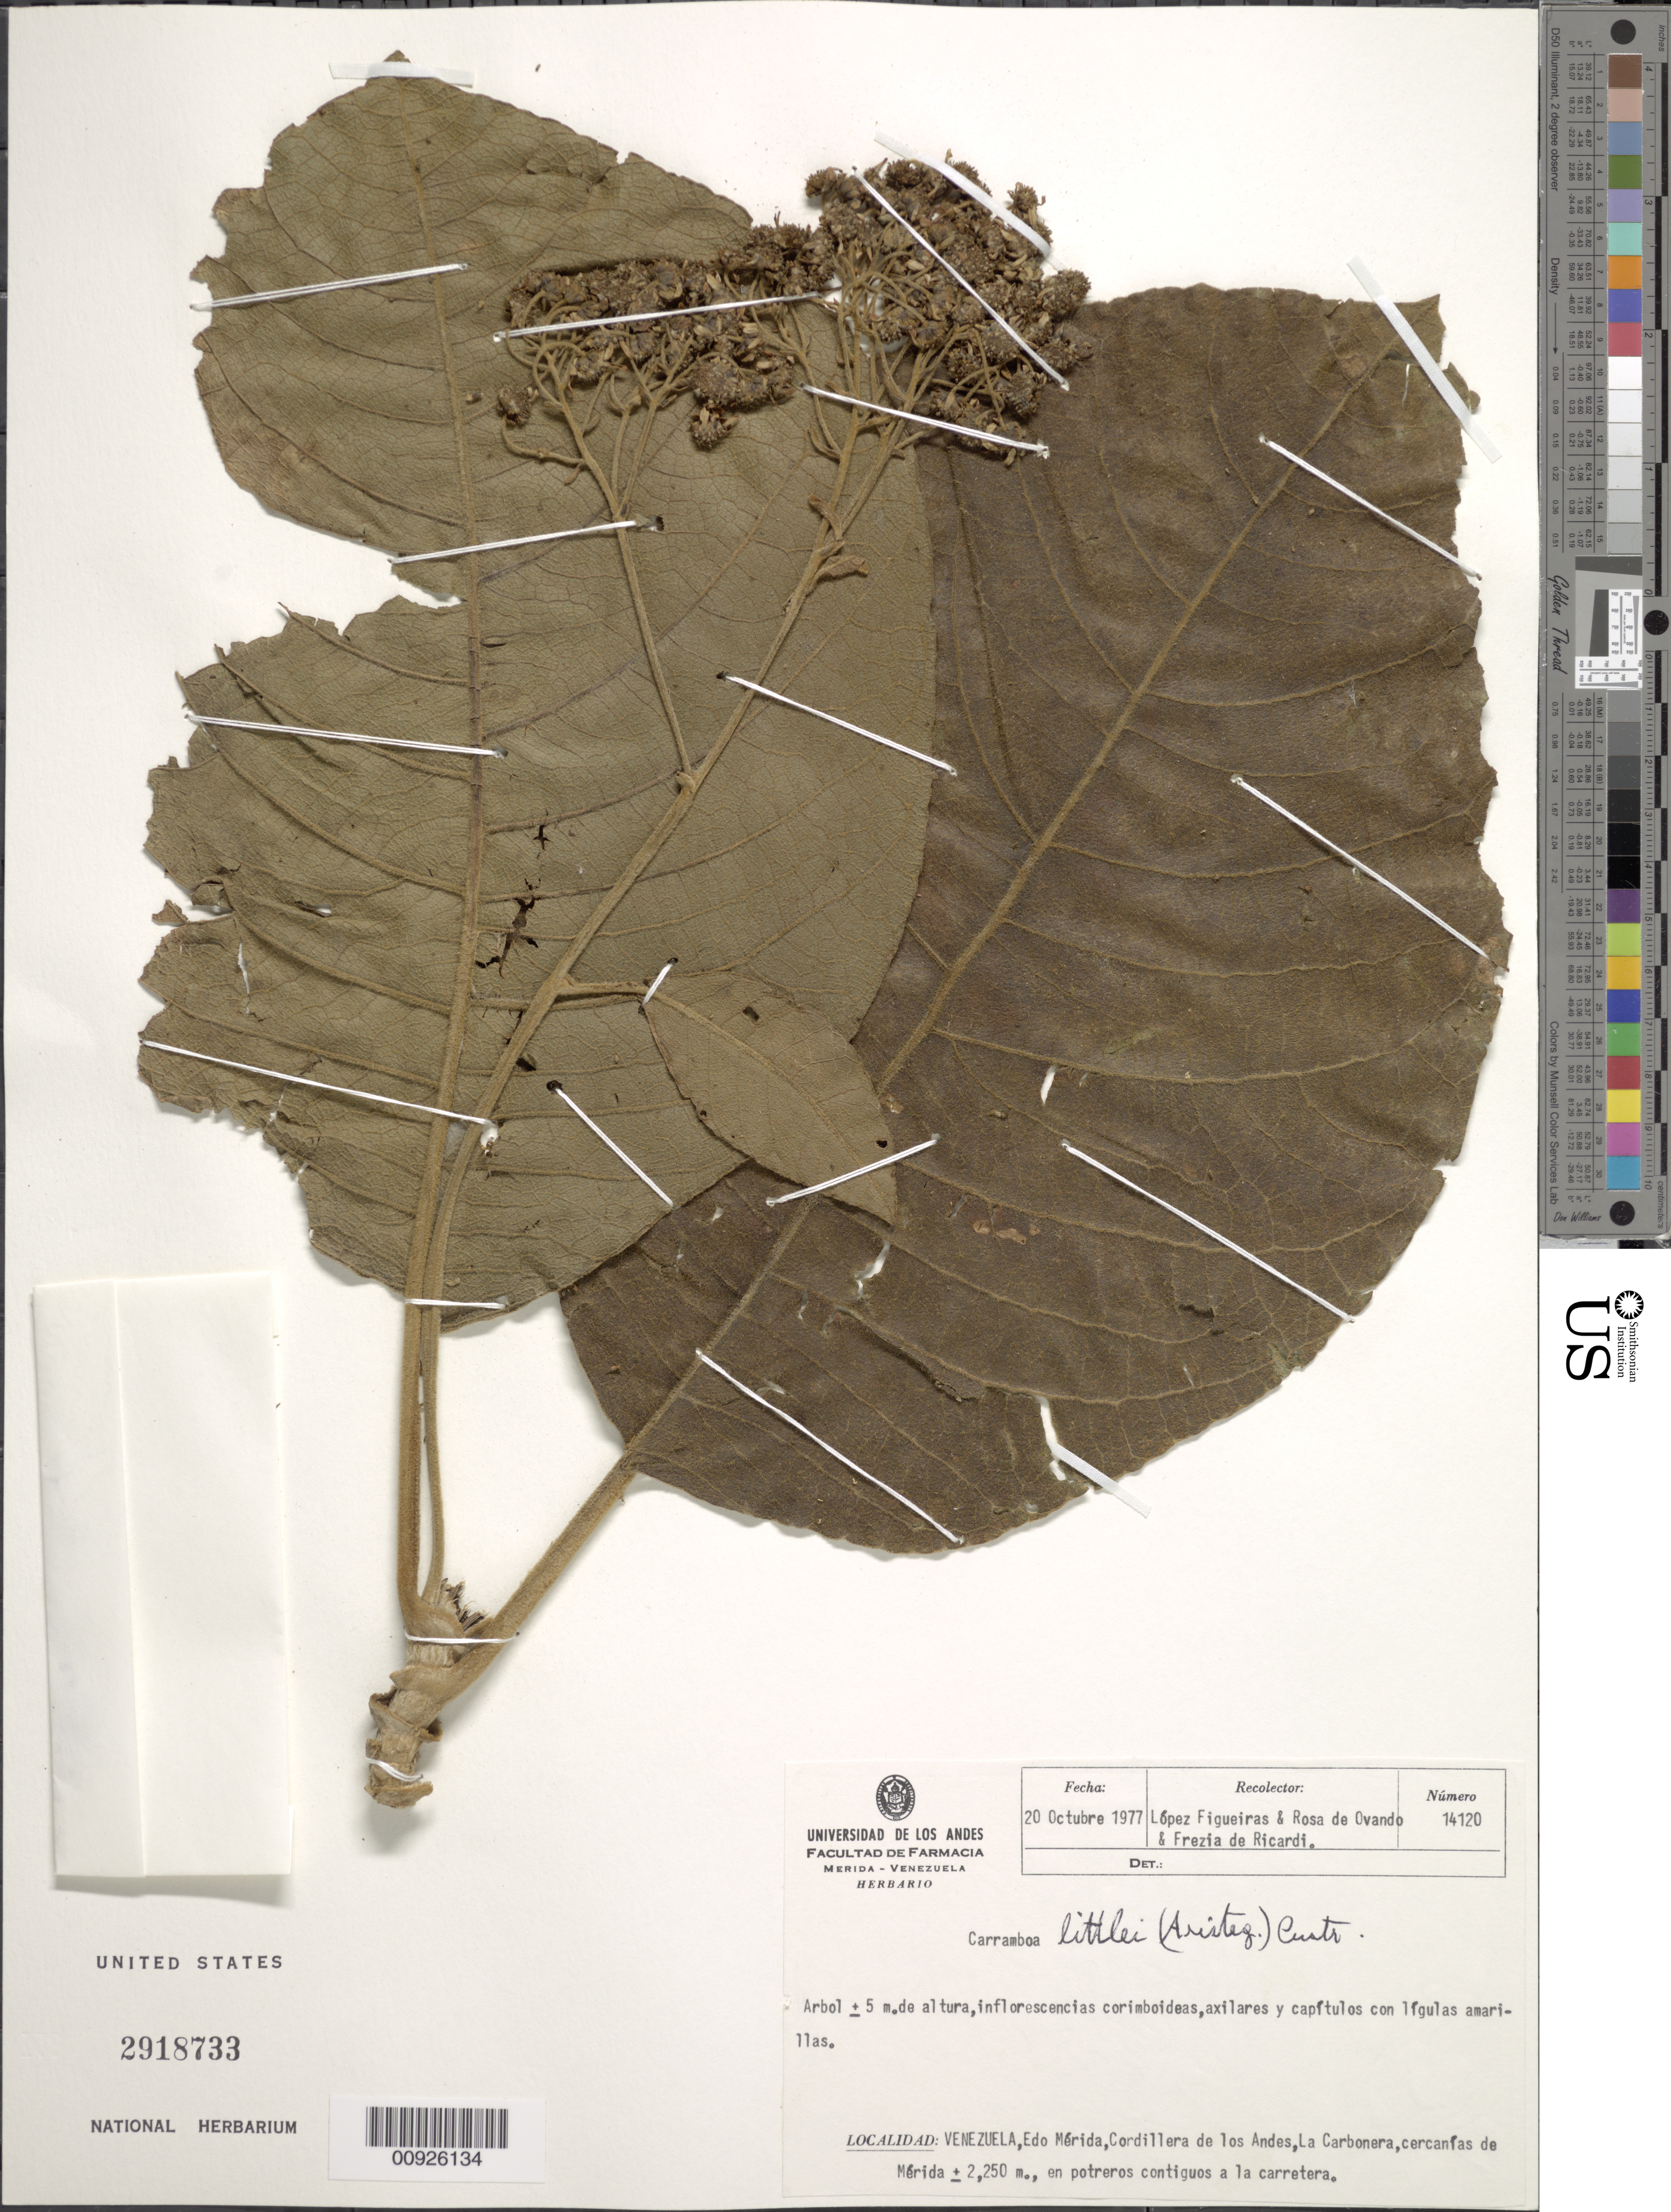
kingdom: Plantae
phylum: Tracheophyta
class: Magnoliopsida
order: Asterales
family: Asteraceae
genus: Carramboa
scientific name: Carramboa badilloi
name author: (Cuatrec.) Cuatrec.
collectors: M. López Figueiras, R. de Ovando & F. Ricardi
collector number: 14120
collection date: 1977-10-20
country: Venezuela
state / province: Mérida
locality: Cordillera de los Andes, La Carbonera, cercanias de Merida, en potreros contiguos a la carretera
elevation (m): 2250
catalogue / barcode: US 2918733